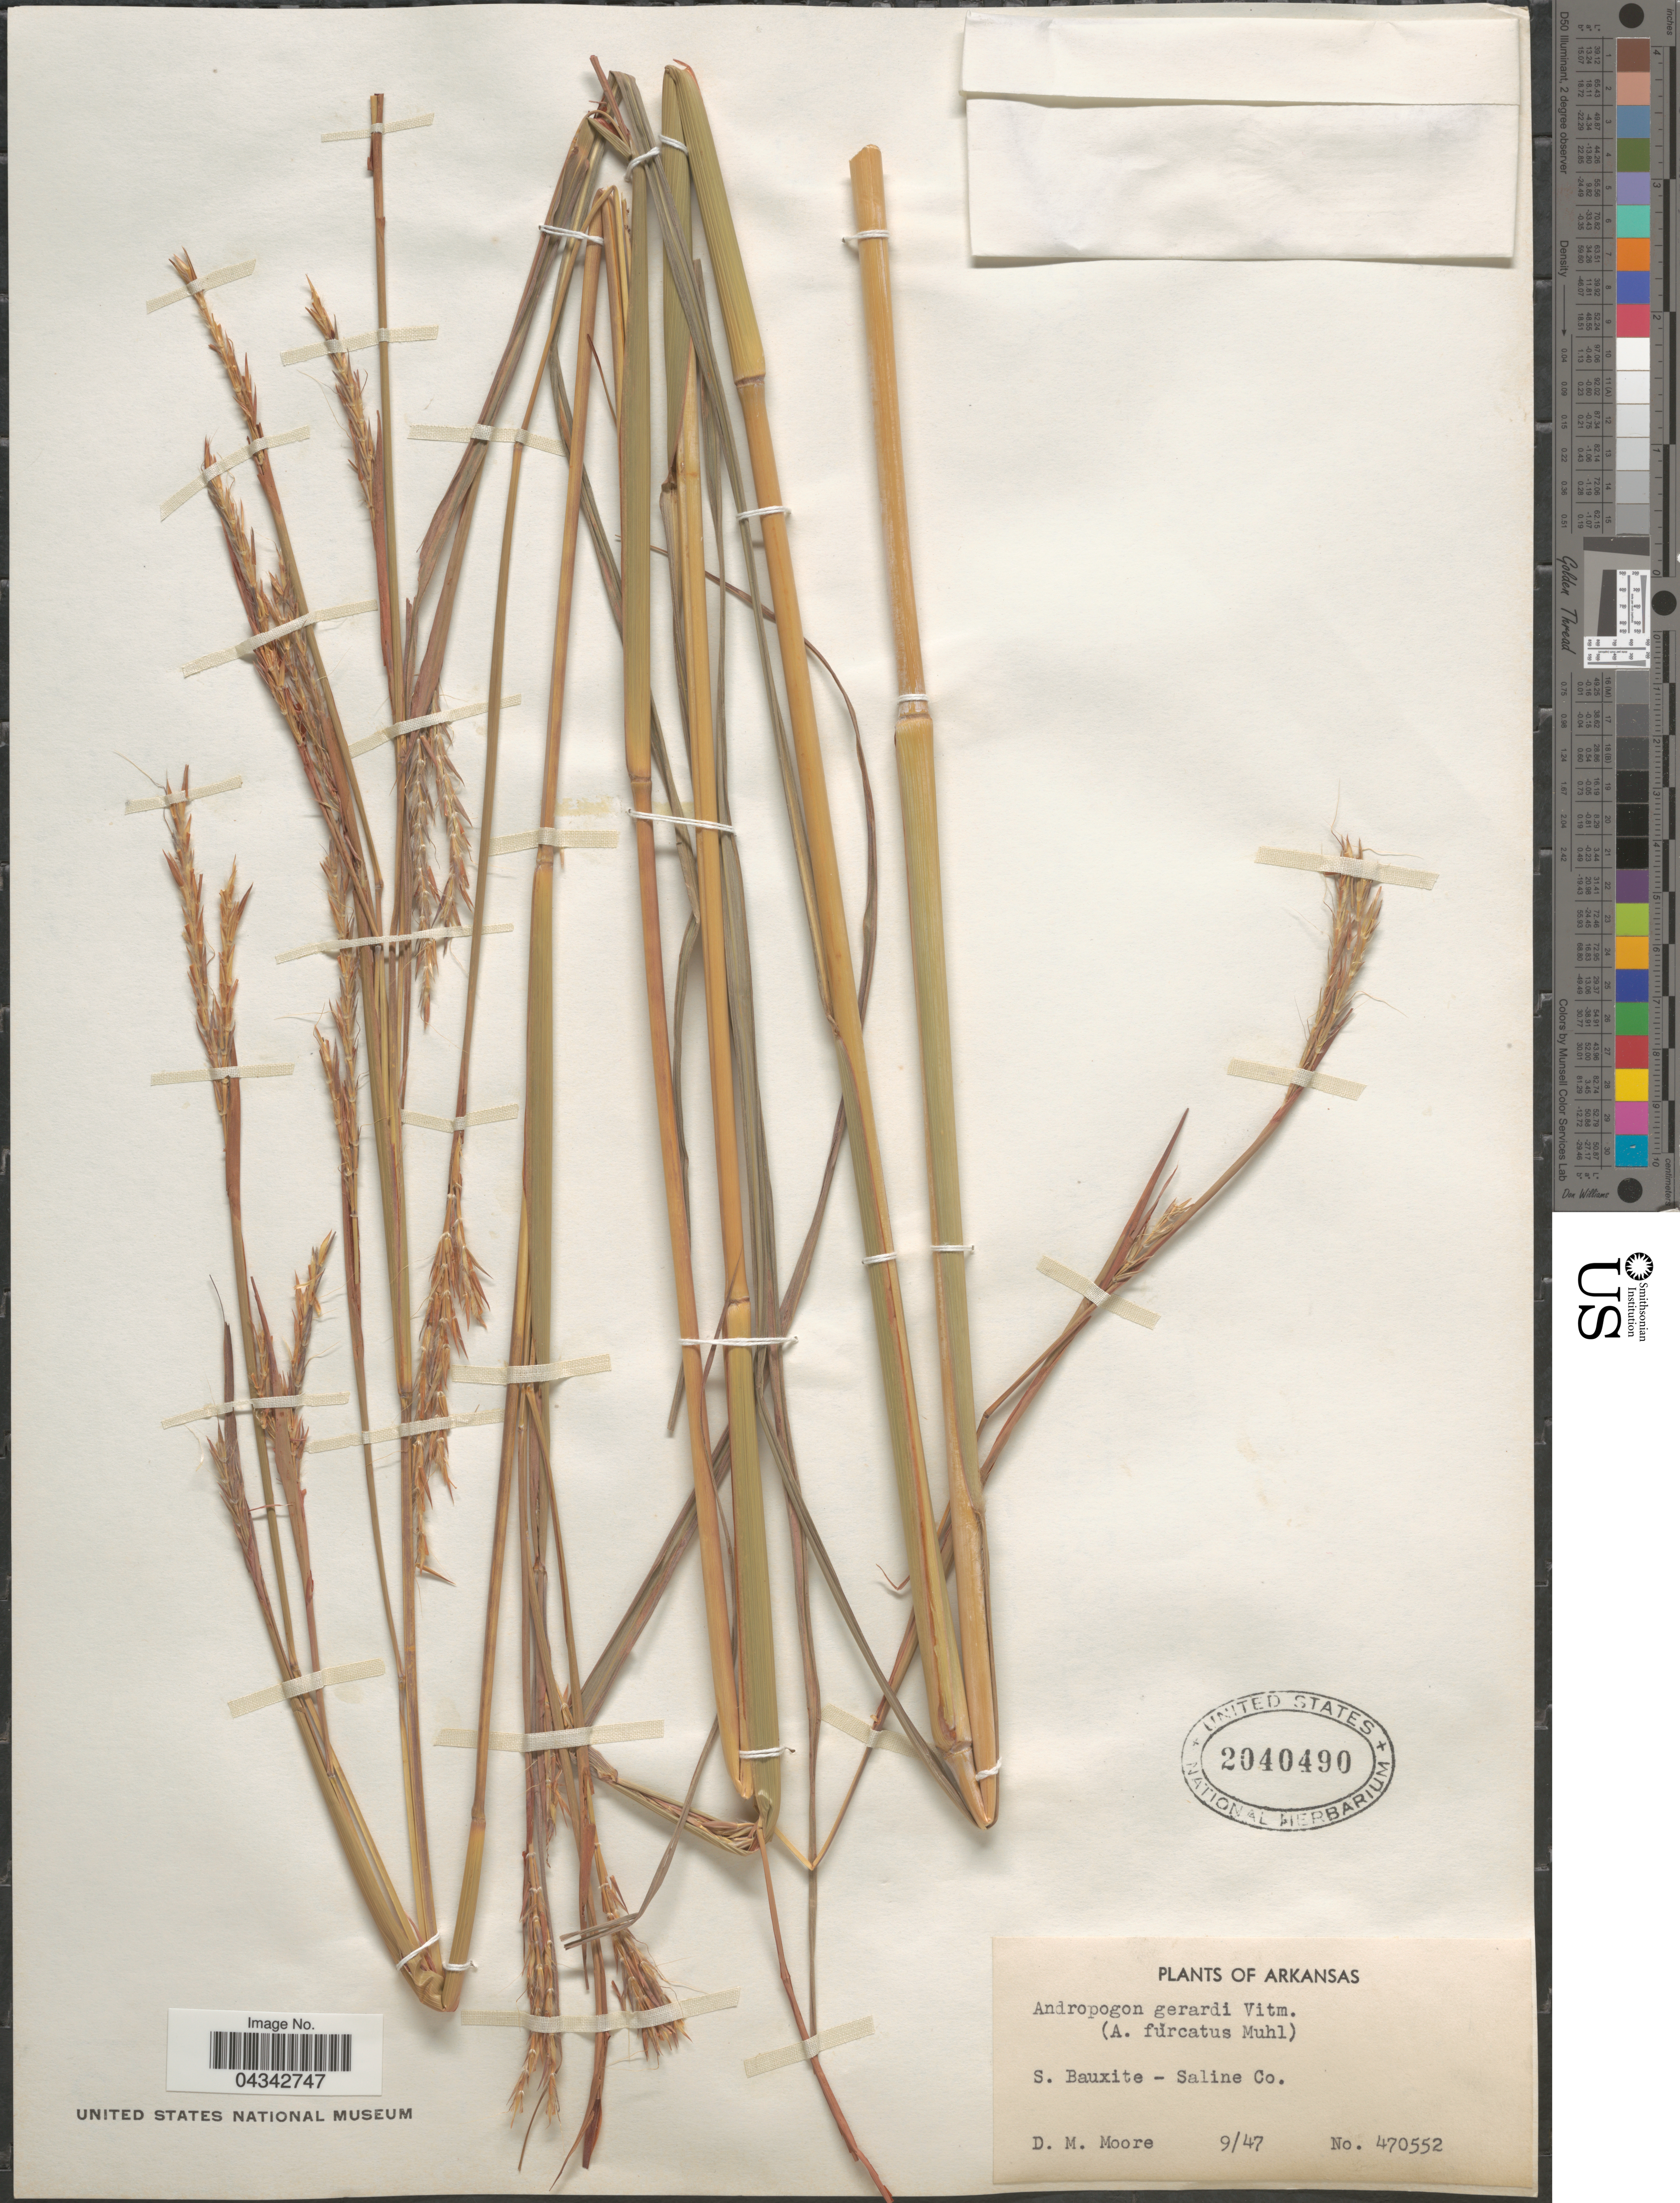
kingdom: Plantae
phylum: Tracheophyta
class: Liliopsida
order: Poales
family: Poaceae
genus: Andropogon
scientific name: Andropogon gerardii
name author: Vitman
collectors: D. Moore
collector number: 470552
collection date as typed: Transcribed d/m/y: /9/47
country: United States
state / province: Arkansas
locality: S. Bauxite - Saline Co.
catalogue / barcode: US 2040490